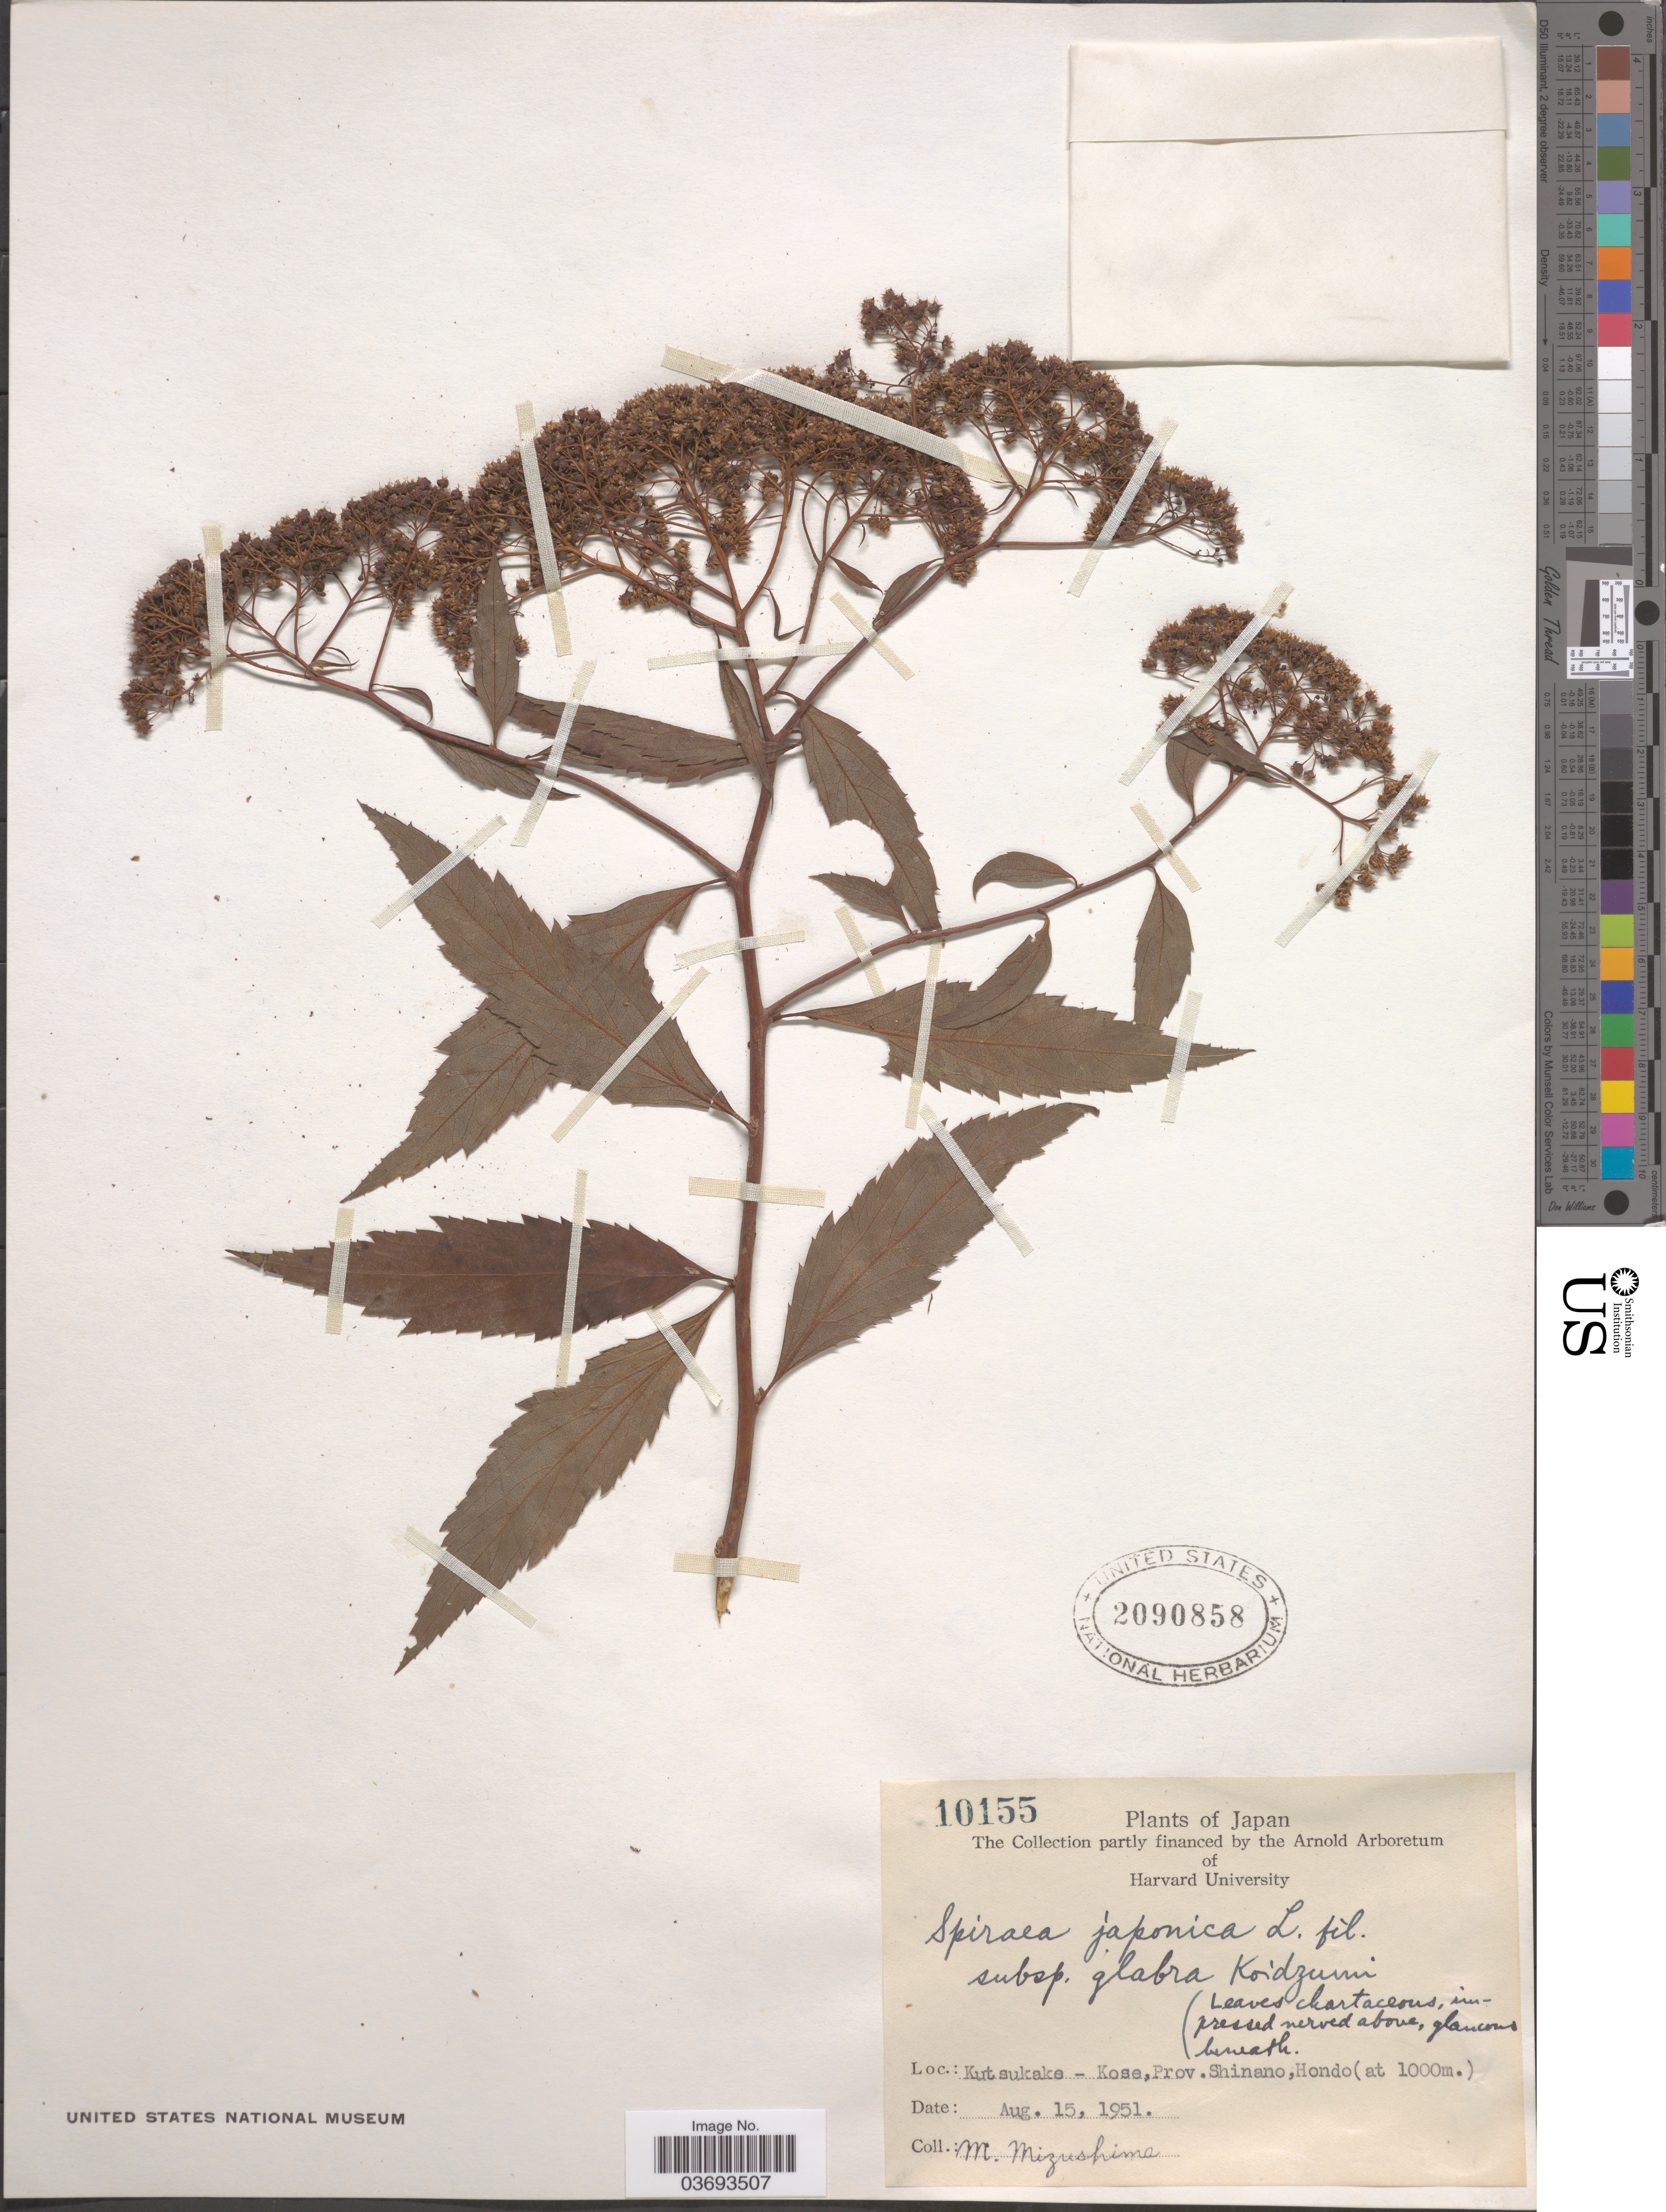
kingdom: Plantae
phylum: Tracheophyta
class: Magnoliopsida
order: Rosales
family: Rosaceae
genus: Spiraea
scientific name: Spiraea japonica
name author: L. f.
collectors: M. Mizushima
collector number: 10155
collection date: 1951-08-15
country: Japan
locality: Kutsukake - Kose, Prov. Shinano, Hondo.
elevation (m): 1000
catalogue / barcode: US 2090858